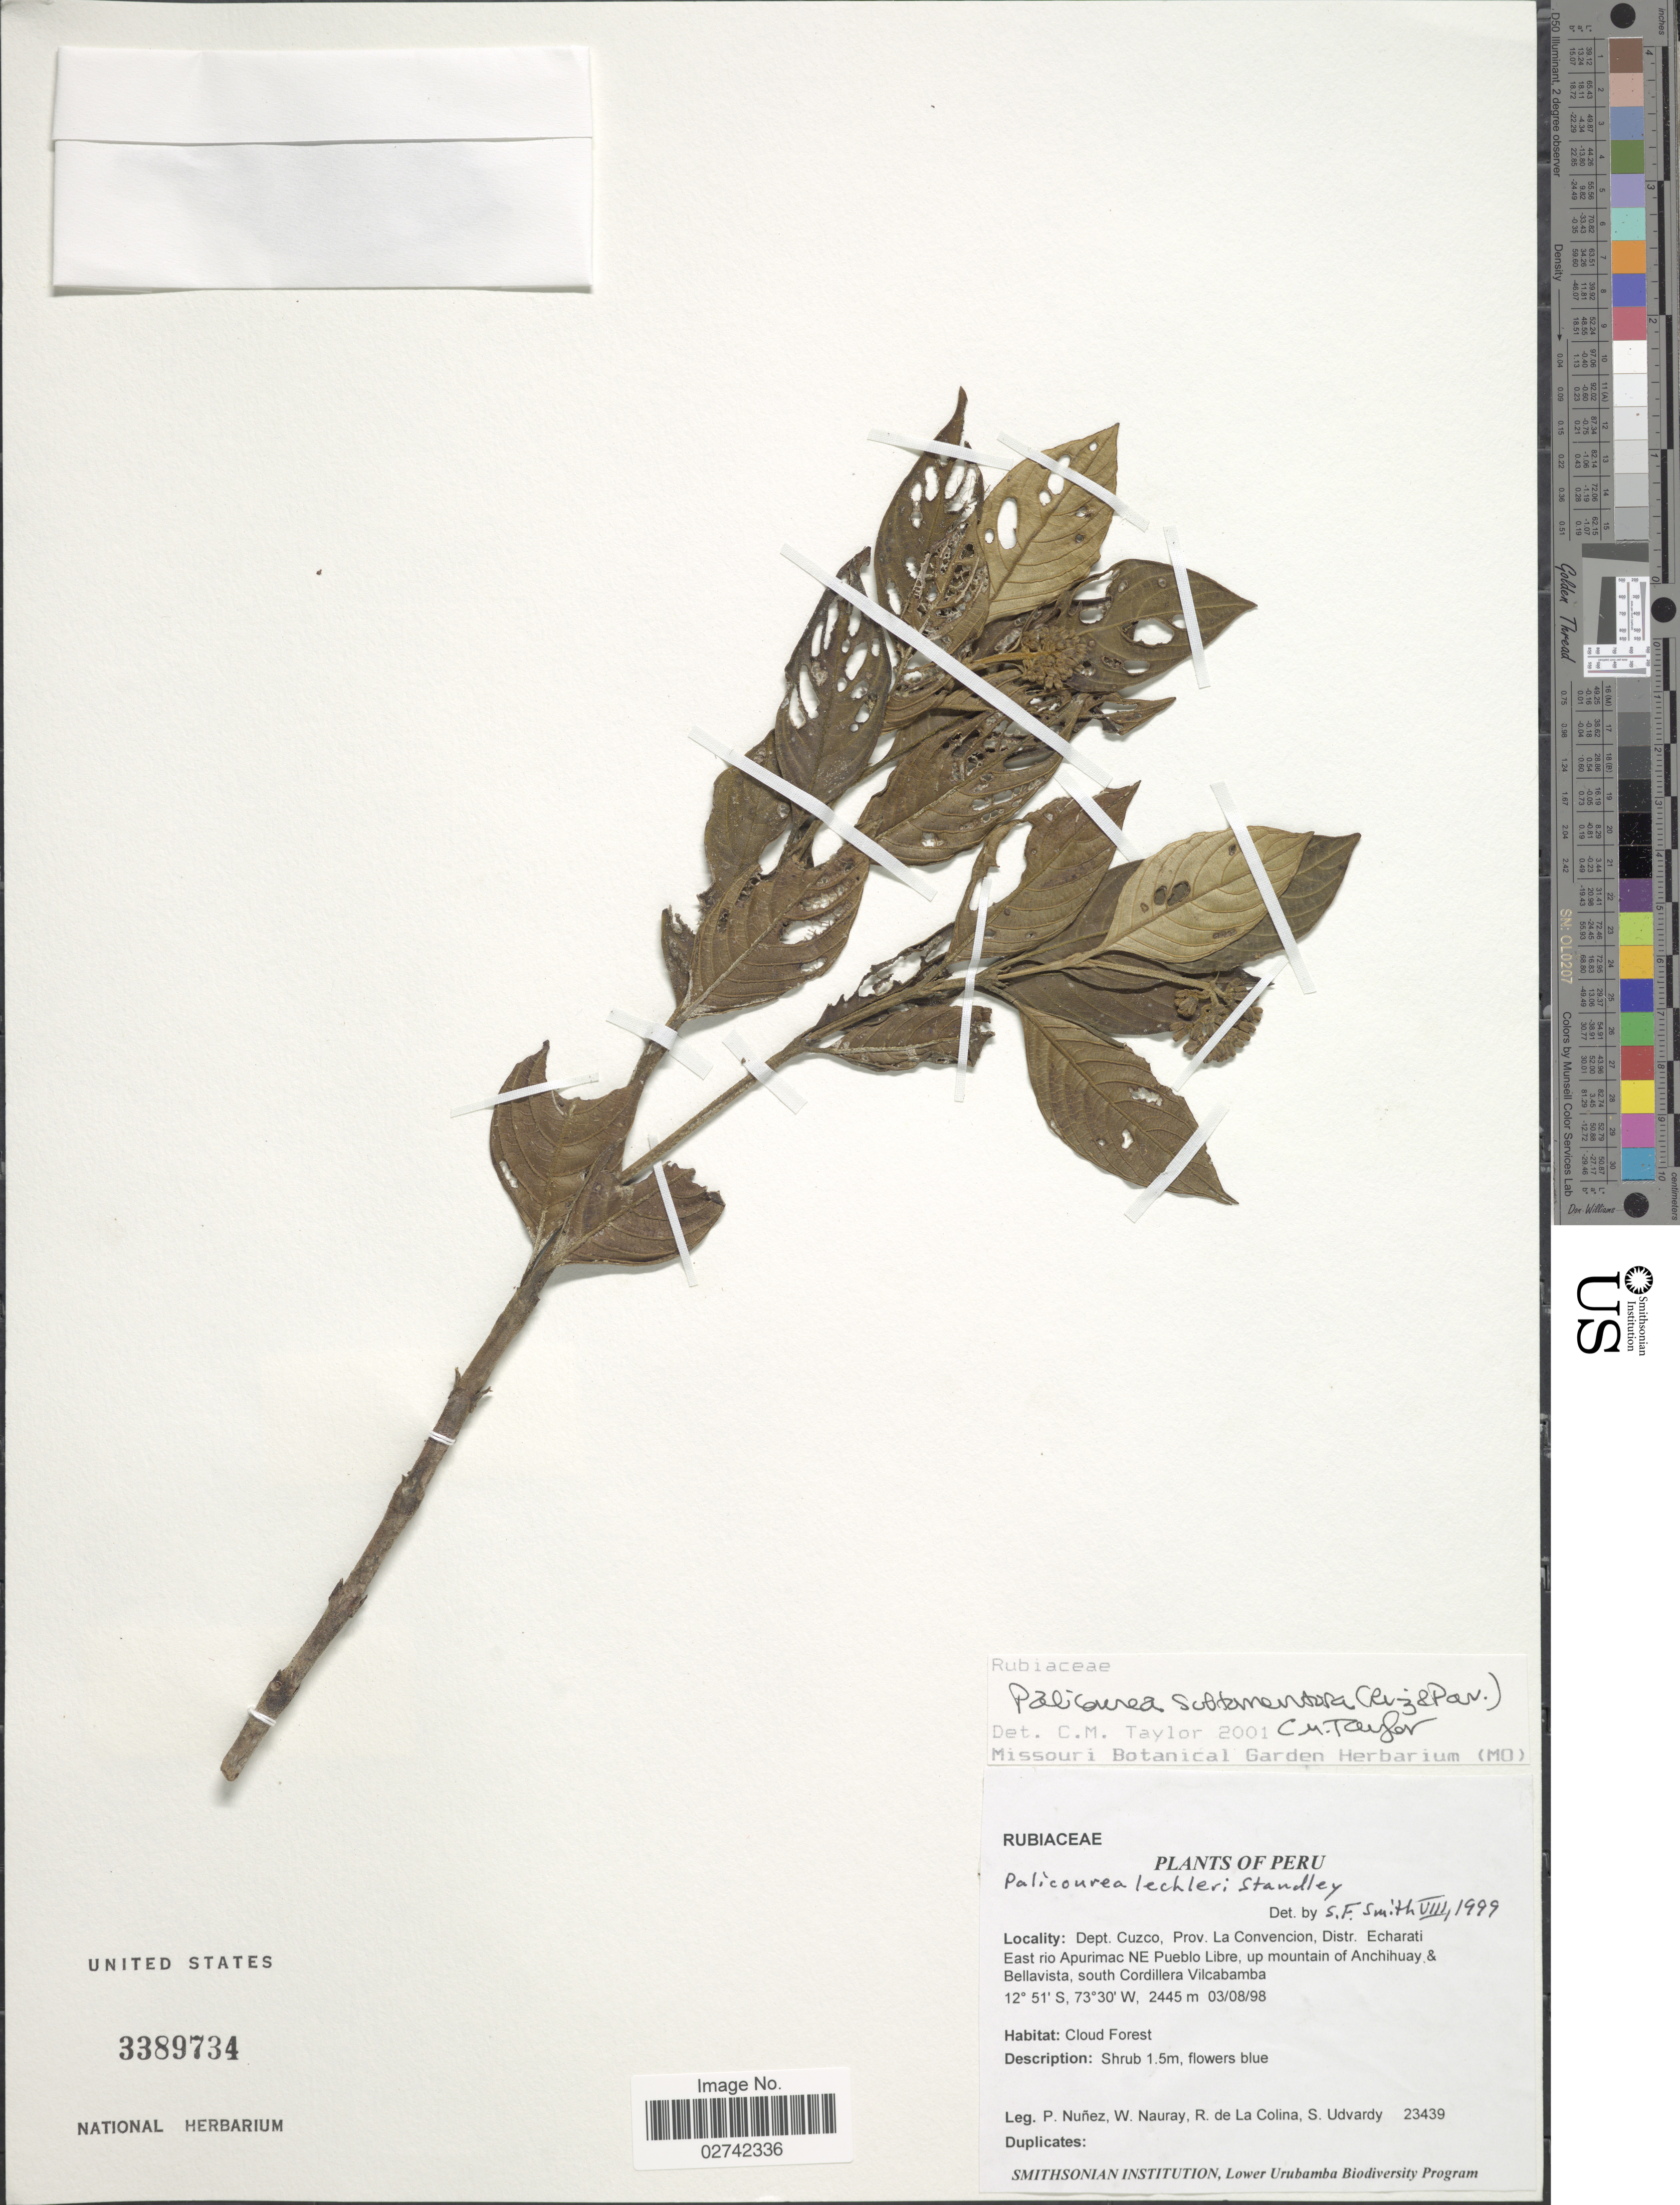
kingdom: Plantae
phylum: Tracheophyta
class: Magnoliopsida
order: Gentianales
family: Rubiaceae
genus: Palicourea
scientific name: Palicourea subtomentosa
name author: (Ruiz & Pav.) C.M. Taylor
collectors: P. Nuñez V., W. Nauray, R. Colina & S. Udvardy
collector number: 23439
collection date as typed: Transcribed d/m/y: 3/8/98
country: Peru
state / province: Cusco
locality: Cuzco, Prov. La Convencion, Distr. Echarati, East rio Apurimac NE Pueblo Libre, up mountain of Anchihuay & Bellavista, south Cordillera Vilcabamba.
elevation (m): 2445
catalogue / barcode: US 3389734